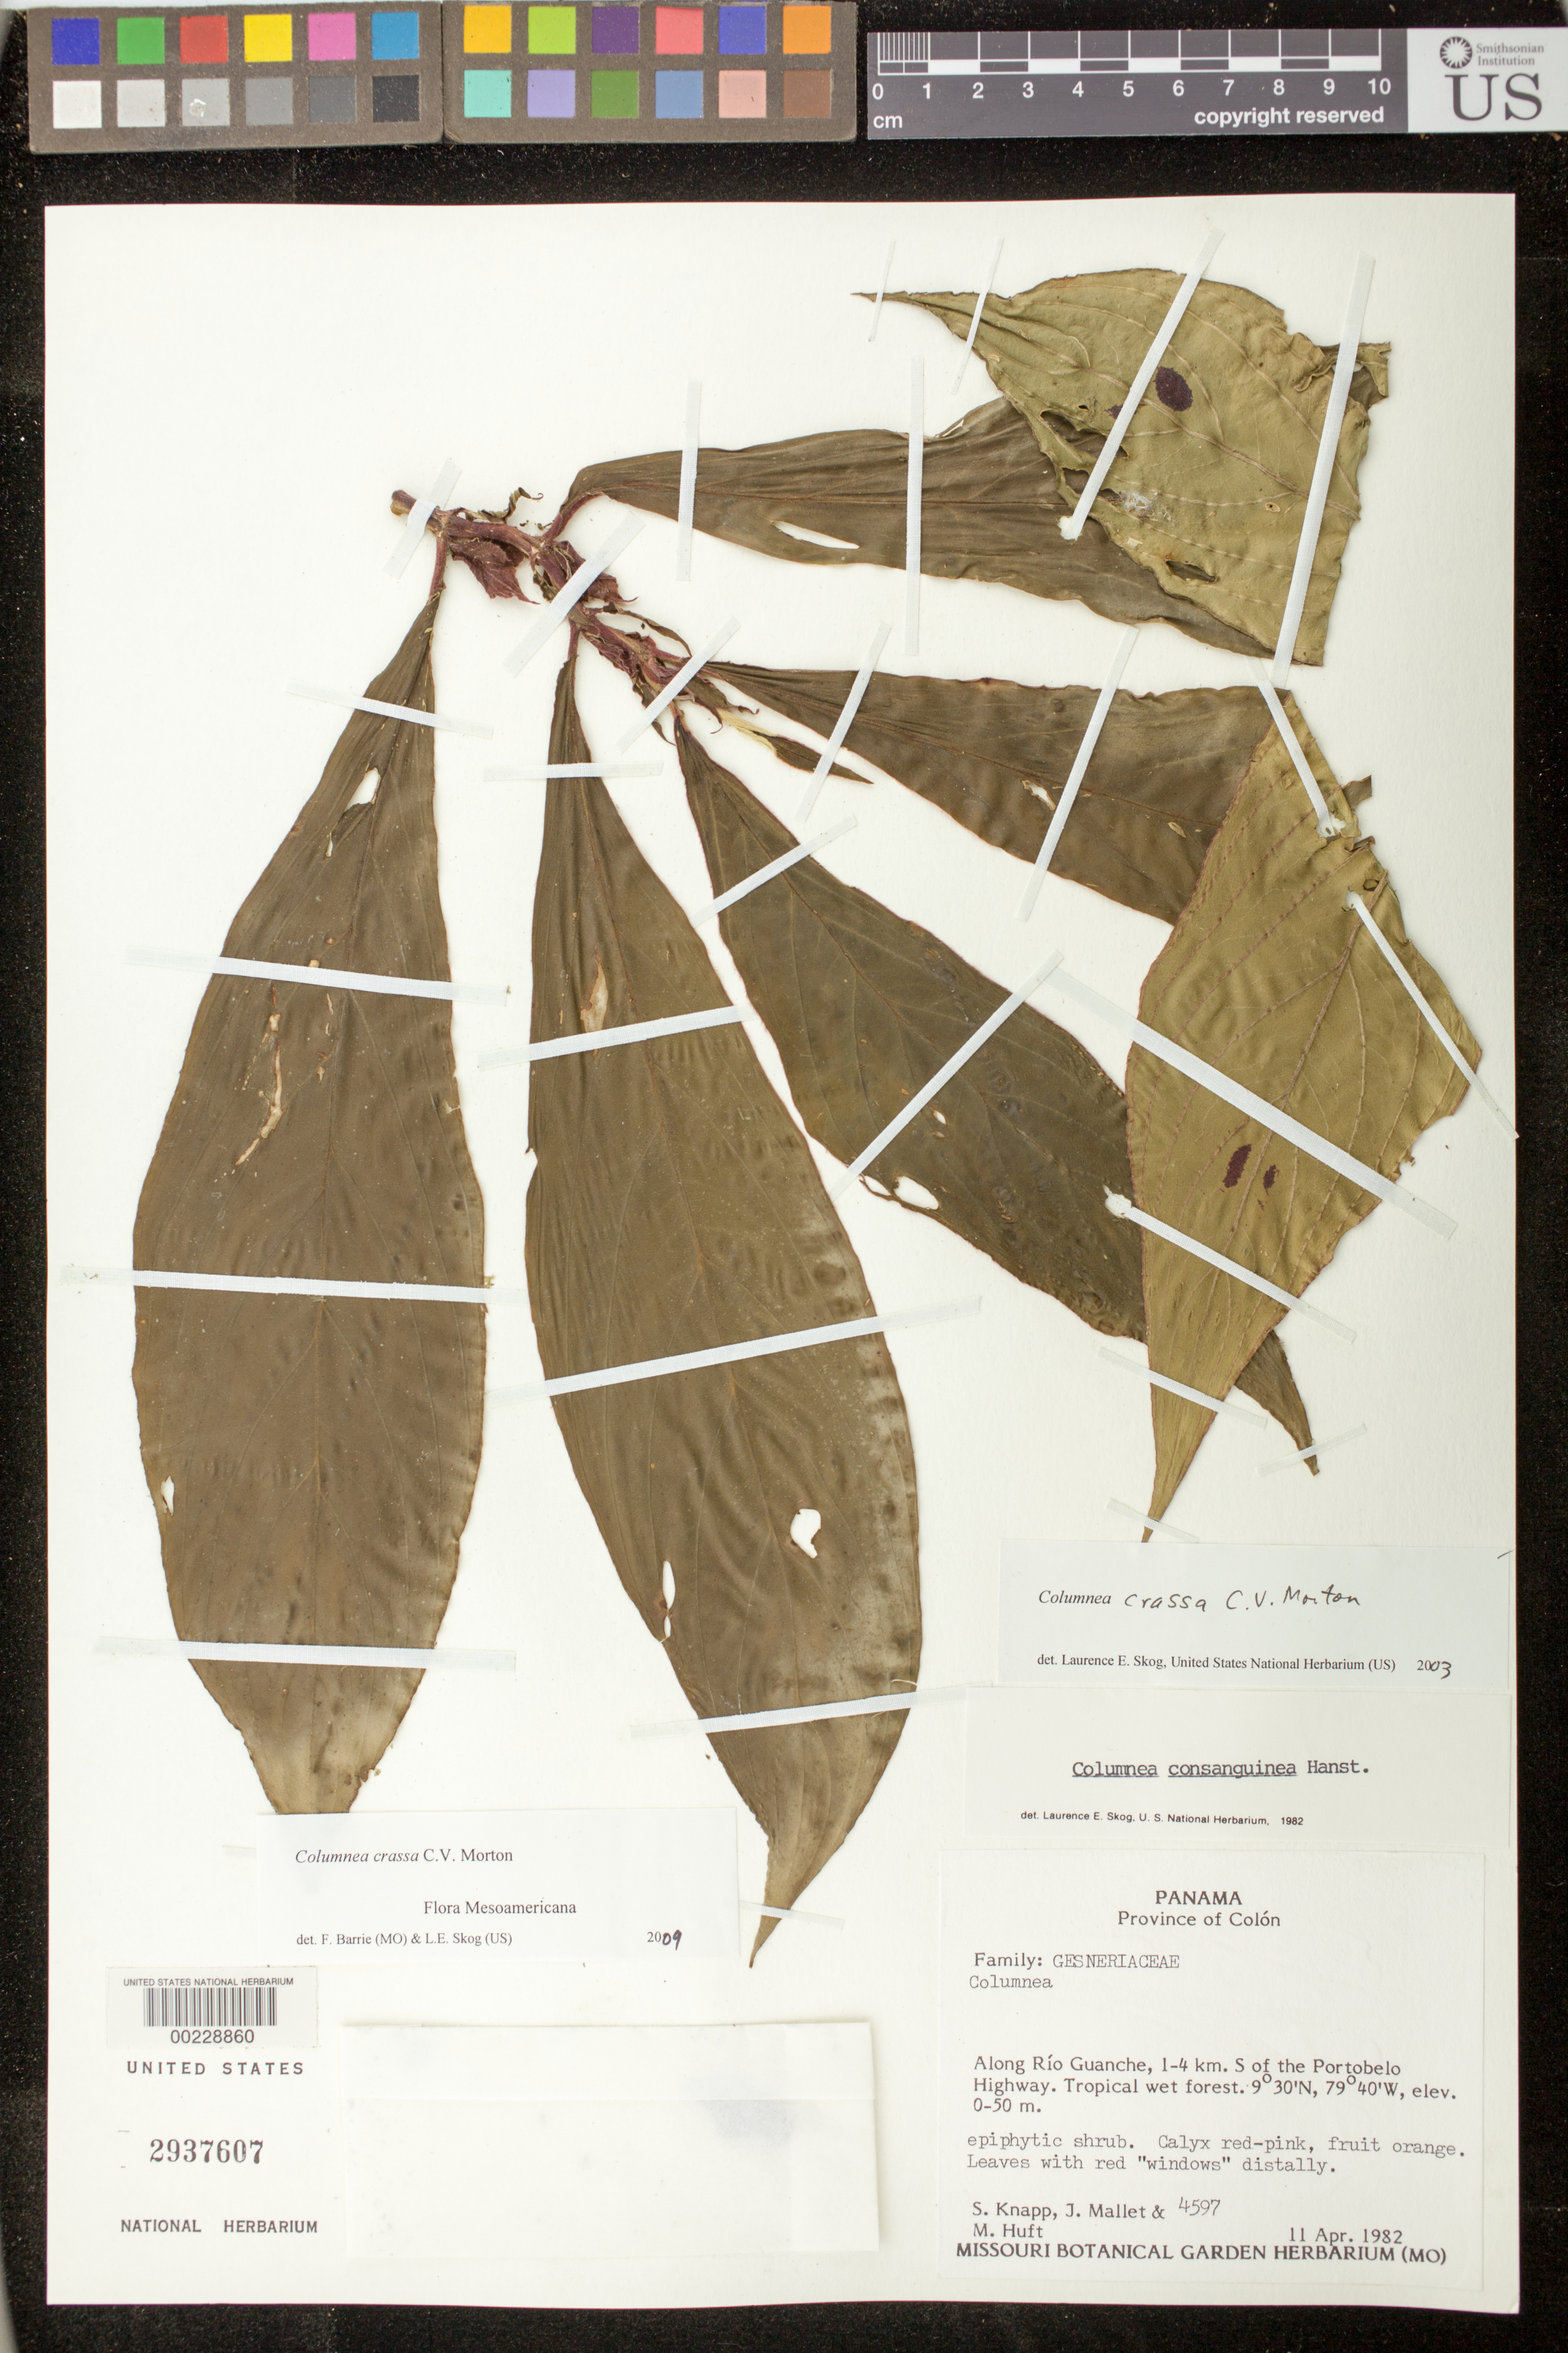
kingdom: Plantae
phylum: Tracheophyta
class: Magnoliopsida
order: Lamiales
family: Gesneriaceae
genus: Columnea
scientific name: Columnea crassa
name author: C.V. Morton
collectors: S. Knapp, J. Mallet & M. J. Huft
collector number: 4597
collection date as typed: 11 Apr 1982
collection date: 1982-04-11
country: Panama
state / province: Colón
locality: Along Rio Guanche, 1-4 km S of the Portobelo highway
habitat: Tropical wet forest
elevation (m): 0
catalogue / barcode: US 2937607